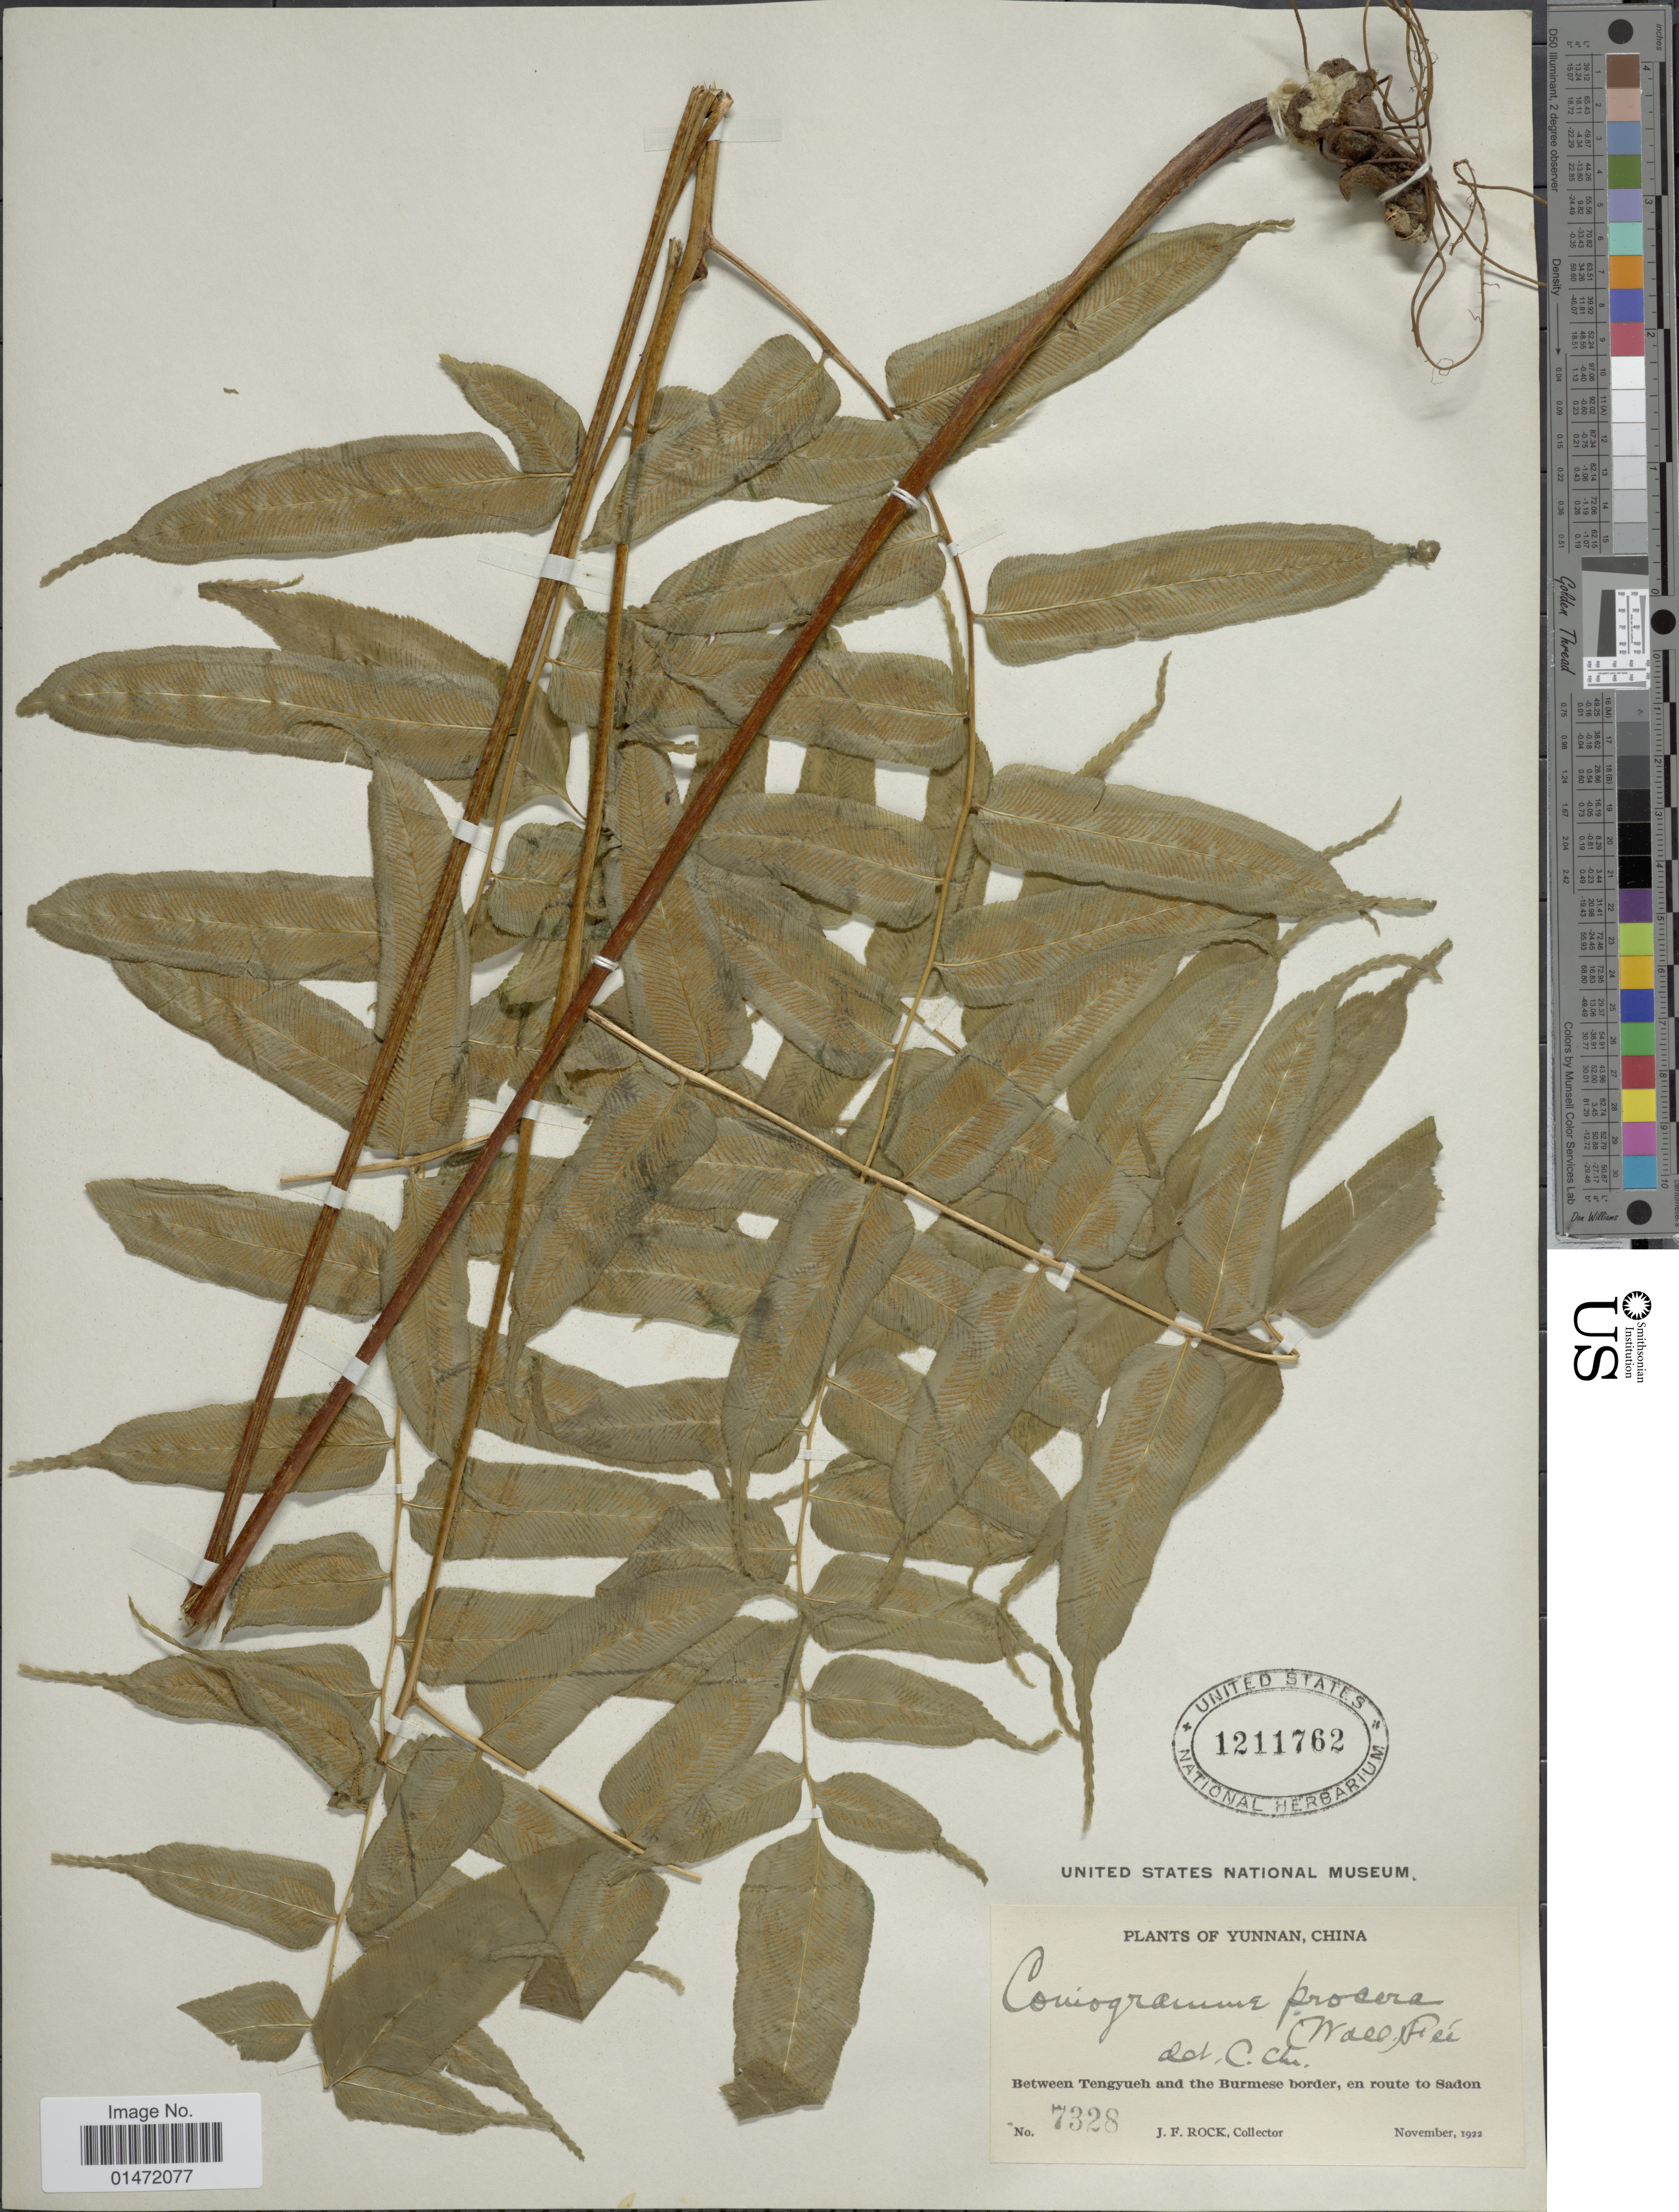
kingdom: Plantae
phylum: Tracheophyta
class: Polypodiopsida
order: Polypodiales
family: Pteridaceae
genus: Coniogramme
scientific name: Coniogramme procera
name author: (Wall.) Fée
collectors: J. Rock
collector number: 7328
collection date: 1922-11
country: China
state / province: Yunnan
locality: Between Tengyueh and the Burmese border, en route to Sadon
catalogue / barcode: US 1211762